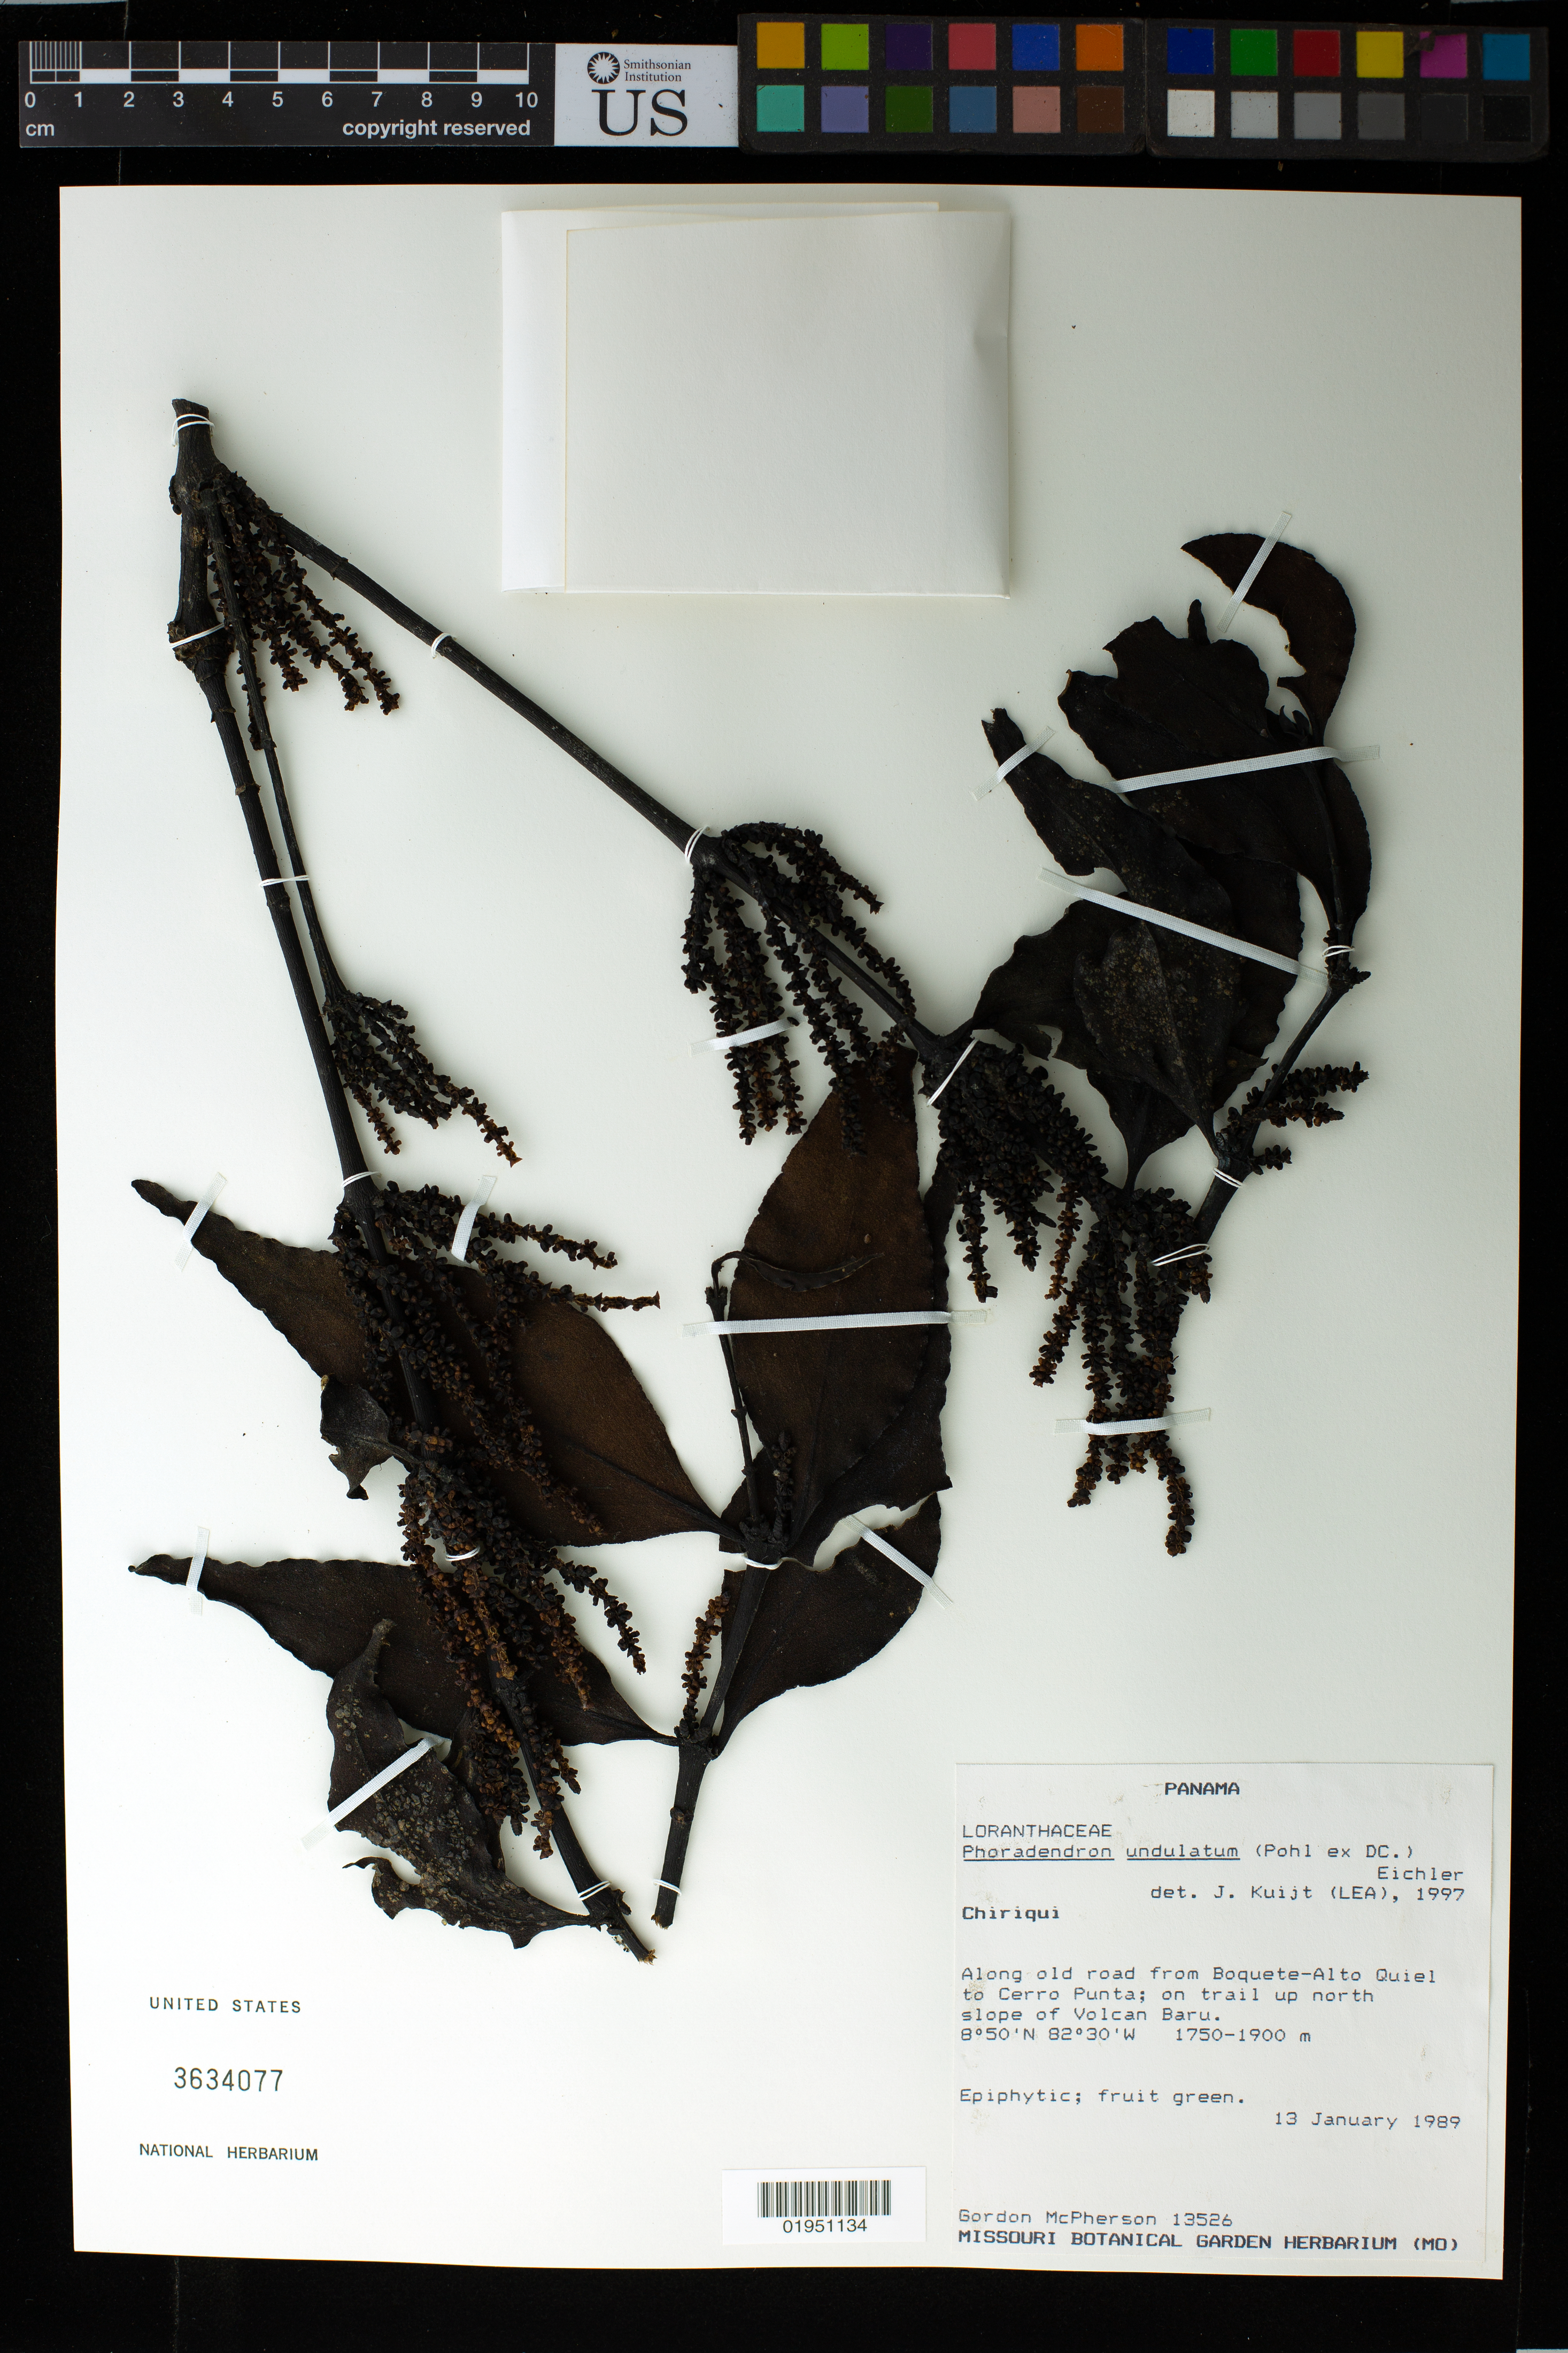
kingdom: Plantae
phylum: Tracheophyta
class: Magnoliopsida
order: Santalales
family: Viscaceae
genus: Phoradendron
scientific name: Phoradendron undulatum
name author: (Pohl ex DC.) Eichler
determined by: Kuijt, Job, (CANADA)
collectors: G. D. McPherson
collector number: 13526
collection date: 1989-01-13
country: Panama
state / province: Chiriqui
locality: Along old road from Boquete-Alto Quiel to Cerro Punta; on trail up north slope of Volcan Baru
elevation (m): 1750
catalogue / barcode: US 3634077